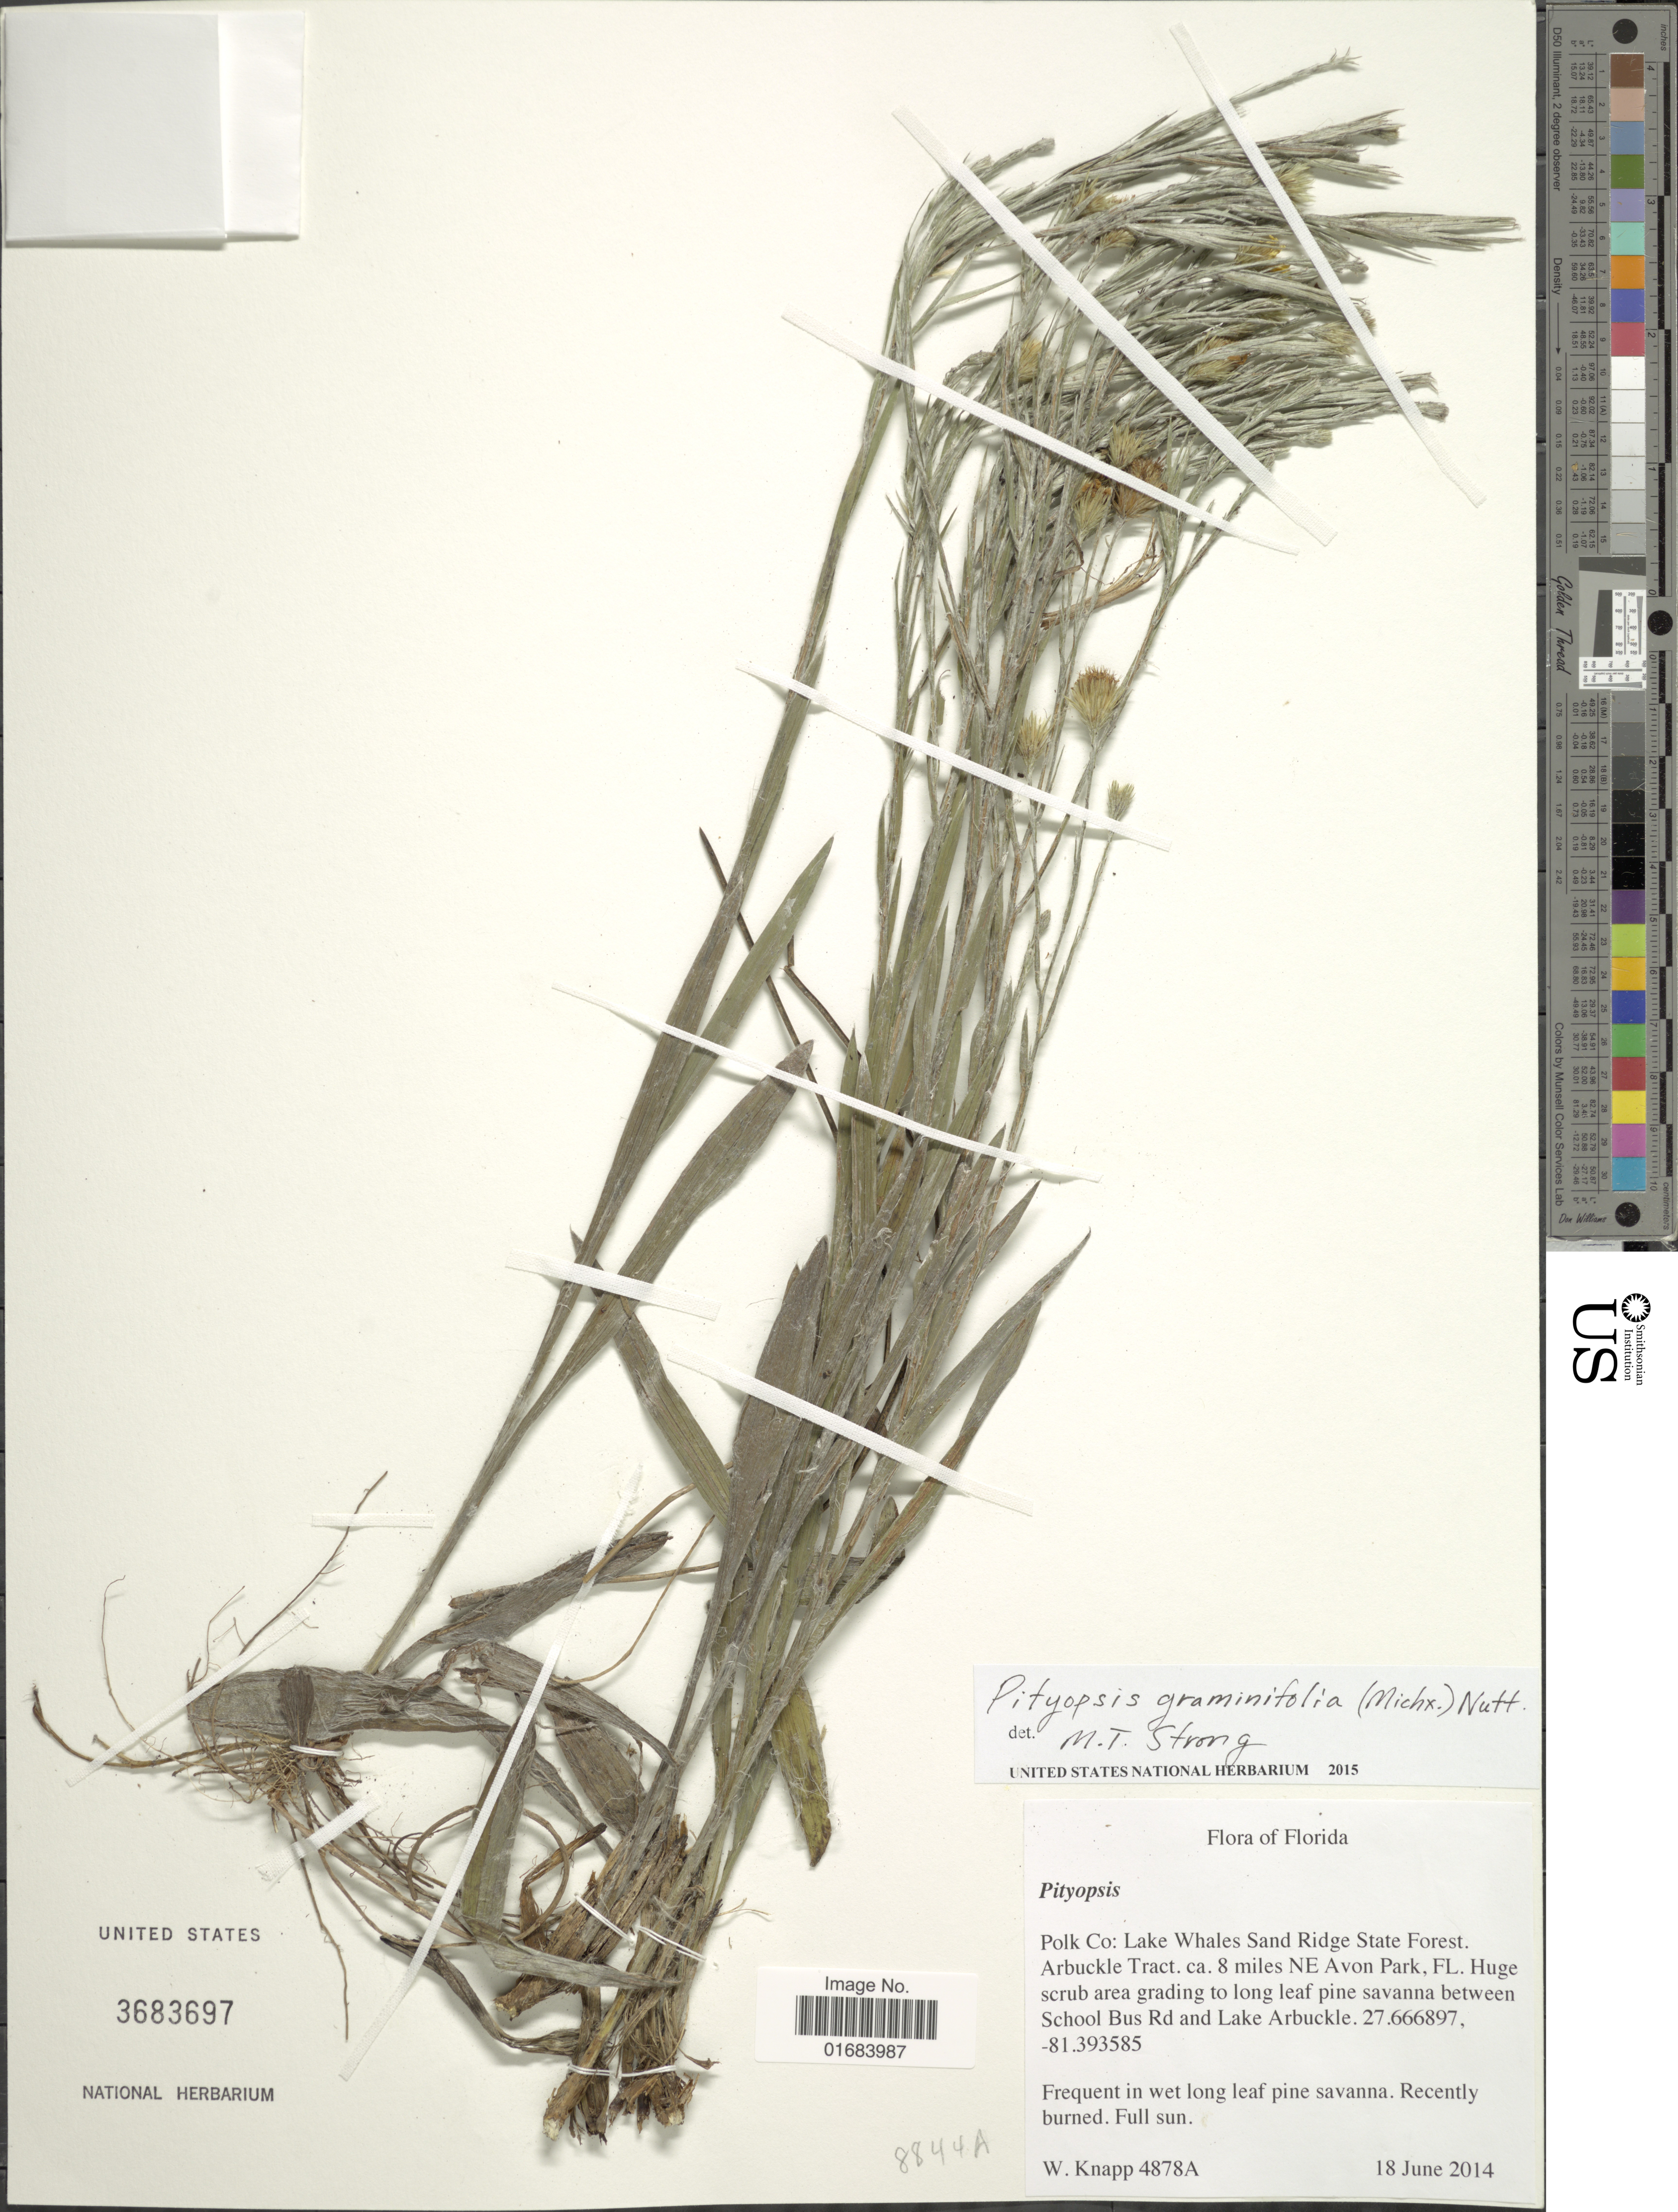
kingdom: Plantae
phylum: Tracheophyta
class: Magnoliopsida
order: Asterales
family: Asteraceae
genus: Pityopsis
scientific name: Pityopsis graminifolia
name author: (Michx.) Nutt.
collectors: W. Knapp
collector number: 4878A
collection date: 2014-06-18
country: United States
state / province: Florida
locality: Polk Co.: Lake Whales Sand Ridge State Forest. Arbuckle Tract. ca. 8 miles NE Avon park, FL. Huge scrub area grading to long leaf pine savanna between School Bus Rd and Lake Arbuckle.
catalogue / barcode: US 3683697